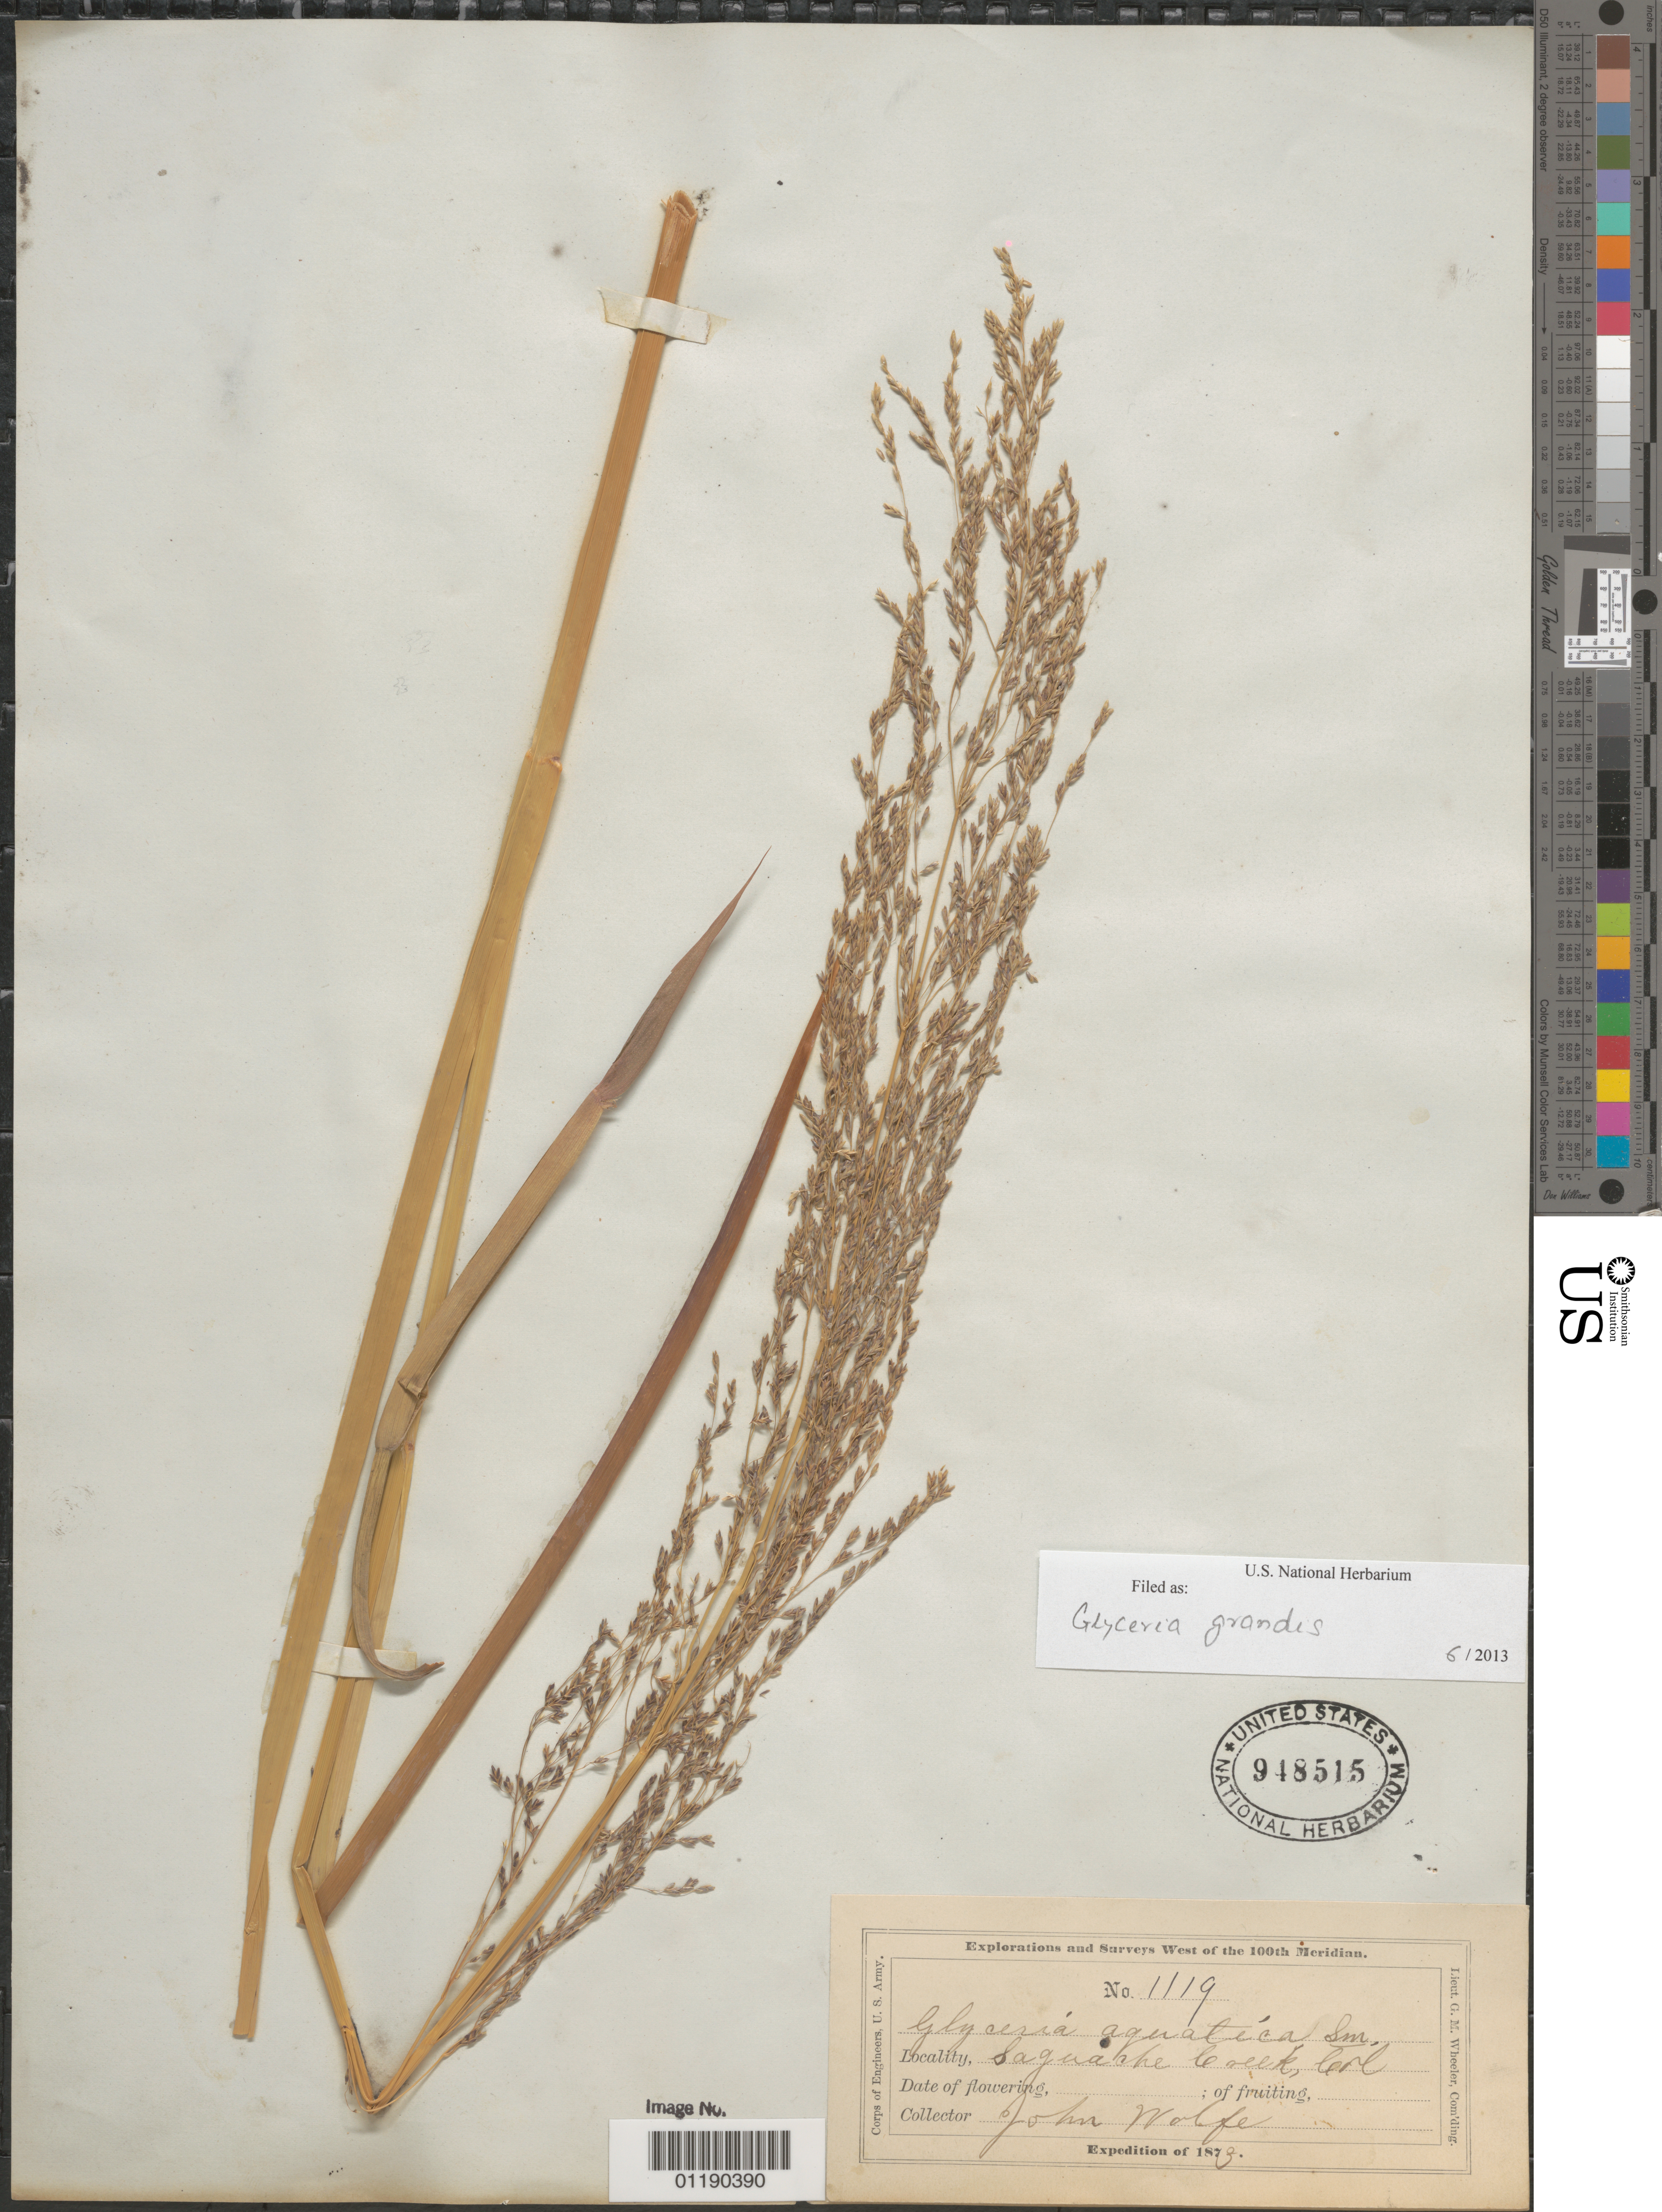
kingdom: Plantae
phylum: Tracheophyta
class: Liliopsida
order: Poales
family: Poaceae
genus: Glyceria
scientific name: Glyceria grandis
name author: S. Watson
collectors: J. Wolf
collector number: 1119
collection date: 1873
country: United States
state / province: Colorado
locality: Saguache Creek.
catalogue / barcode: US 948515